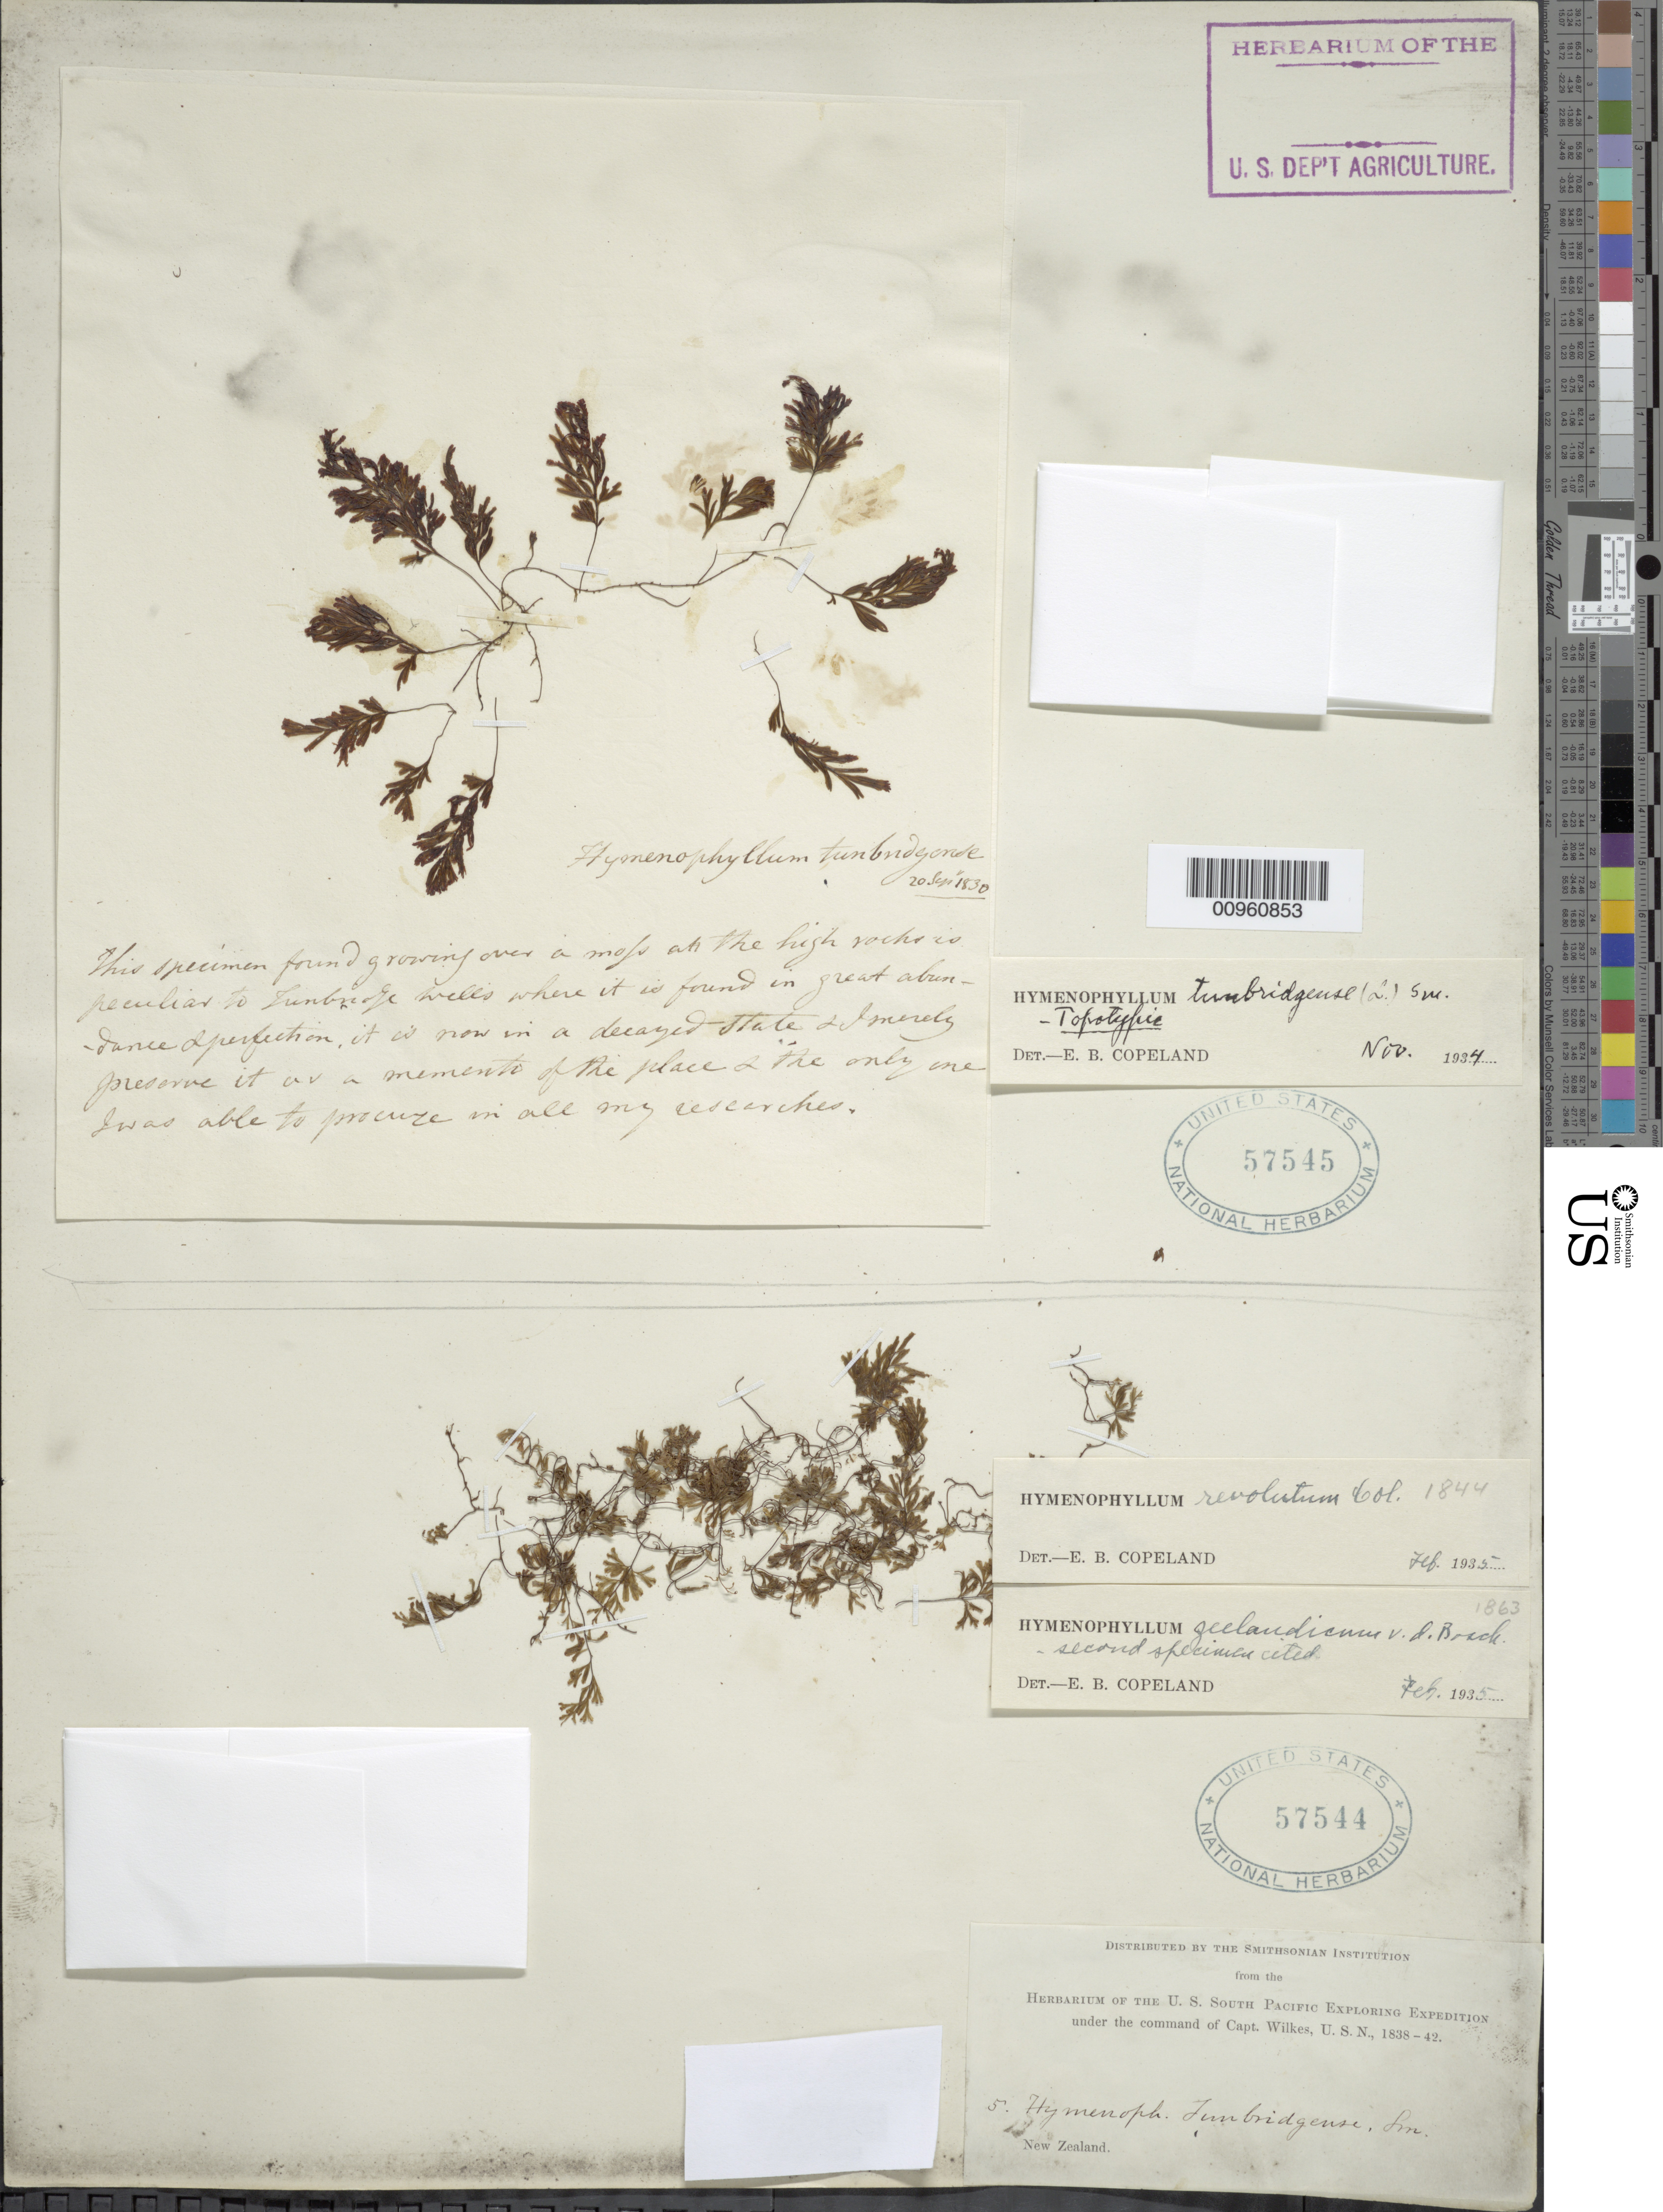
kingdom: Plantae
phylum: Tracheophyta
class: Polypodiopsida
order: Hymenophyllales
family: Hymenophyllaceae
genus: Hymenophyllum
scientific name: Hymenophyllum tunbrigense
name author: (L.) Small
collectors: Wilkes Explor. Exped.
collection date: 1838/1842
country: New Zealand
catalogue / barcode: US 57545